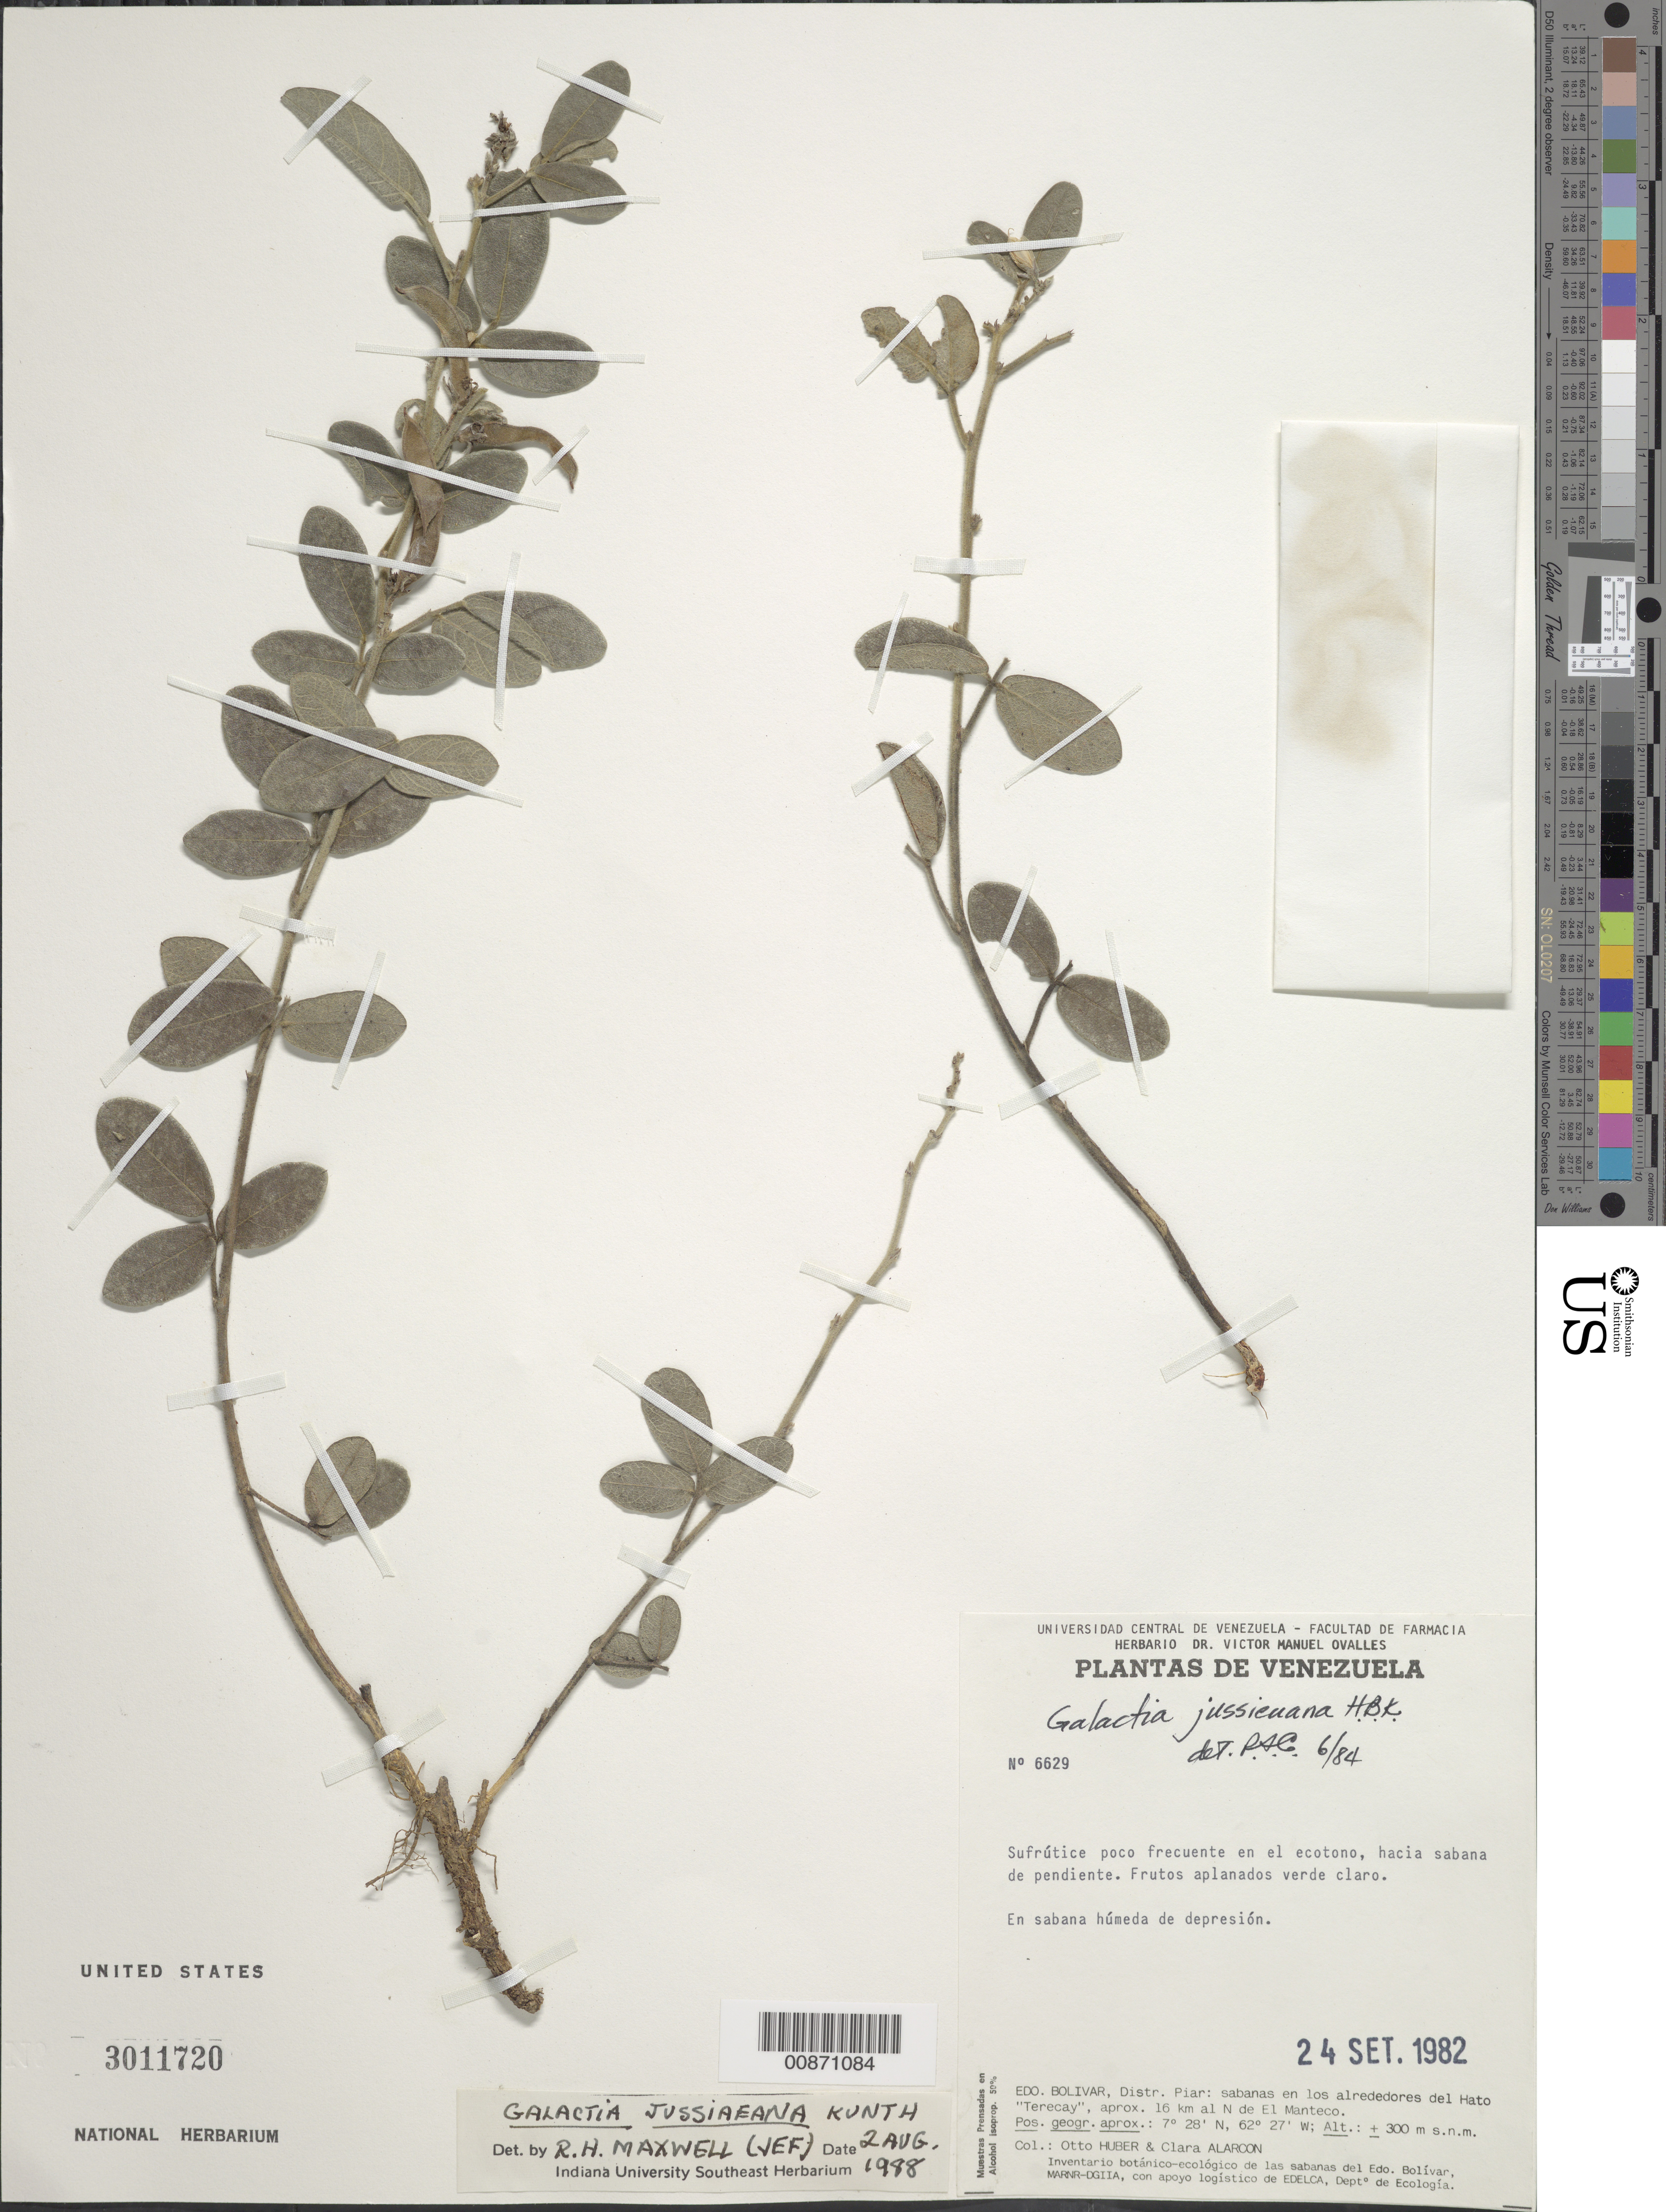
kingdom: Plantae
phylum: Tracheophyta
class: Magnoliopsida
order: Fabales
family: Fabaceae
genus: Galactia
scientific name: Galactia jussiaeana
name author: Kunth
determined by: Maxwell, R. H., (JEF), Indiana University Southeast (UNITED STATES)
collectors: O. Huber & C. Alarcon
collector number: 6629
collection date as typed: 24-Sep-82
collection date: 1982-09-24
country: Venezuela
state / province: Bolívar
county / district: Piar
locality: Hato Terecay, aprox 16 km N de El Manteco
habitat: Sabana húmeda de depresion; en el ecotono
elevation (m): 300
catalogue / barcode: US 3011720